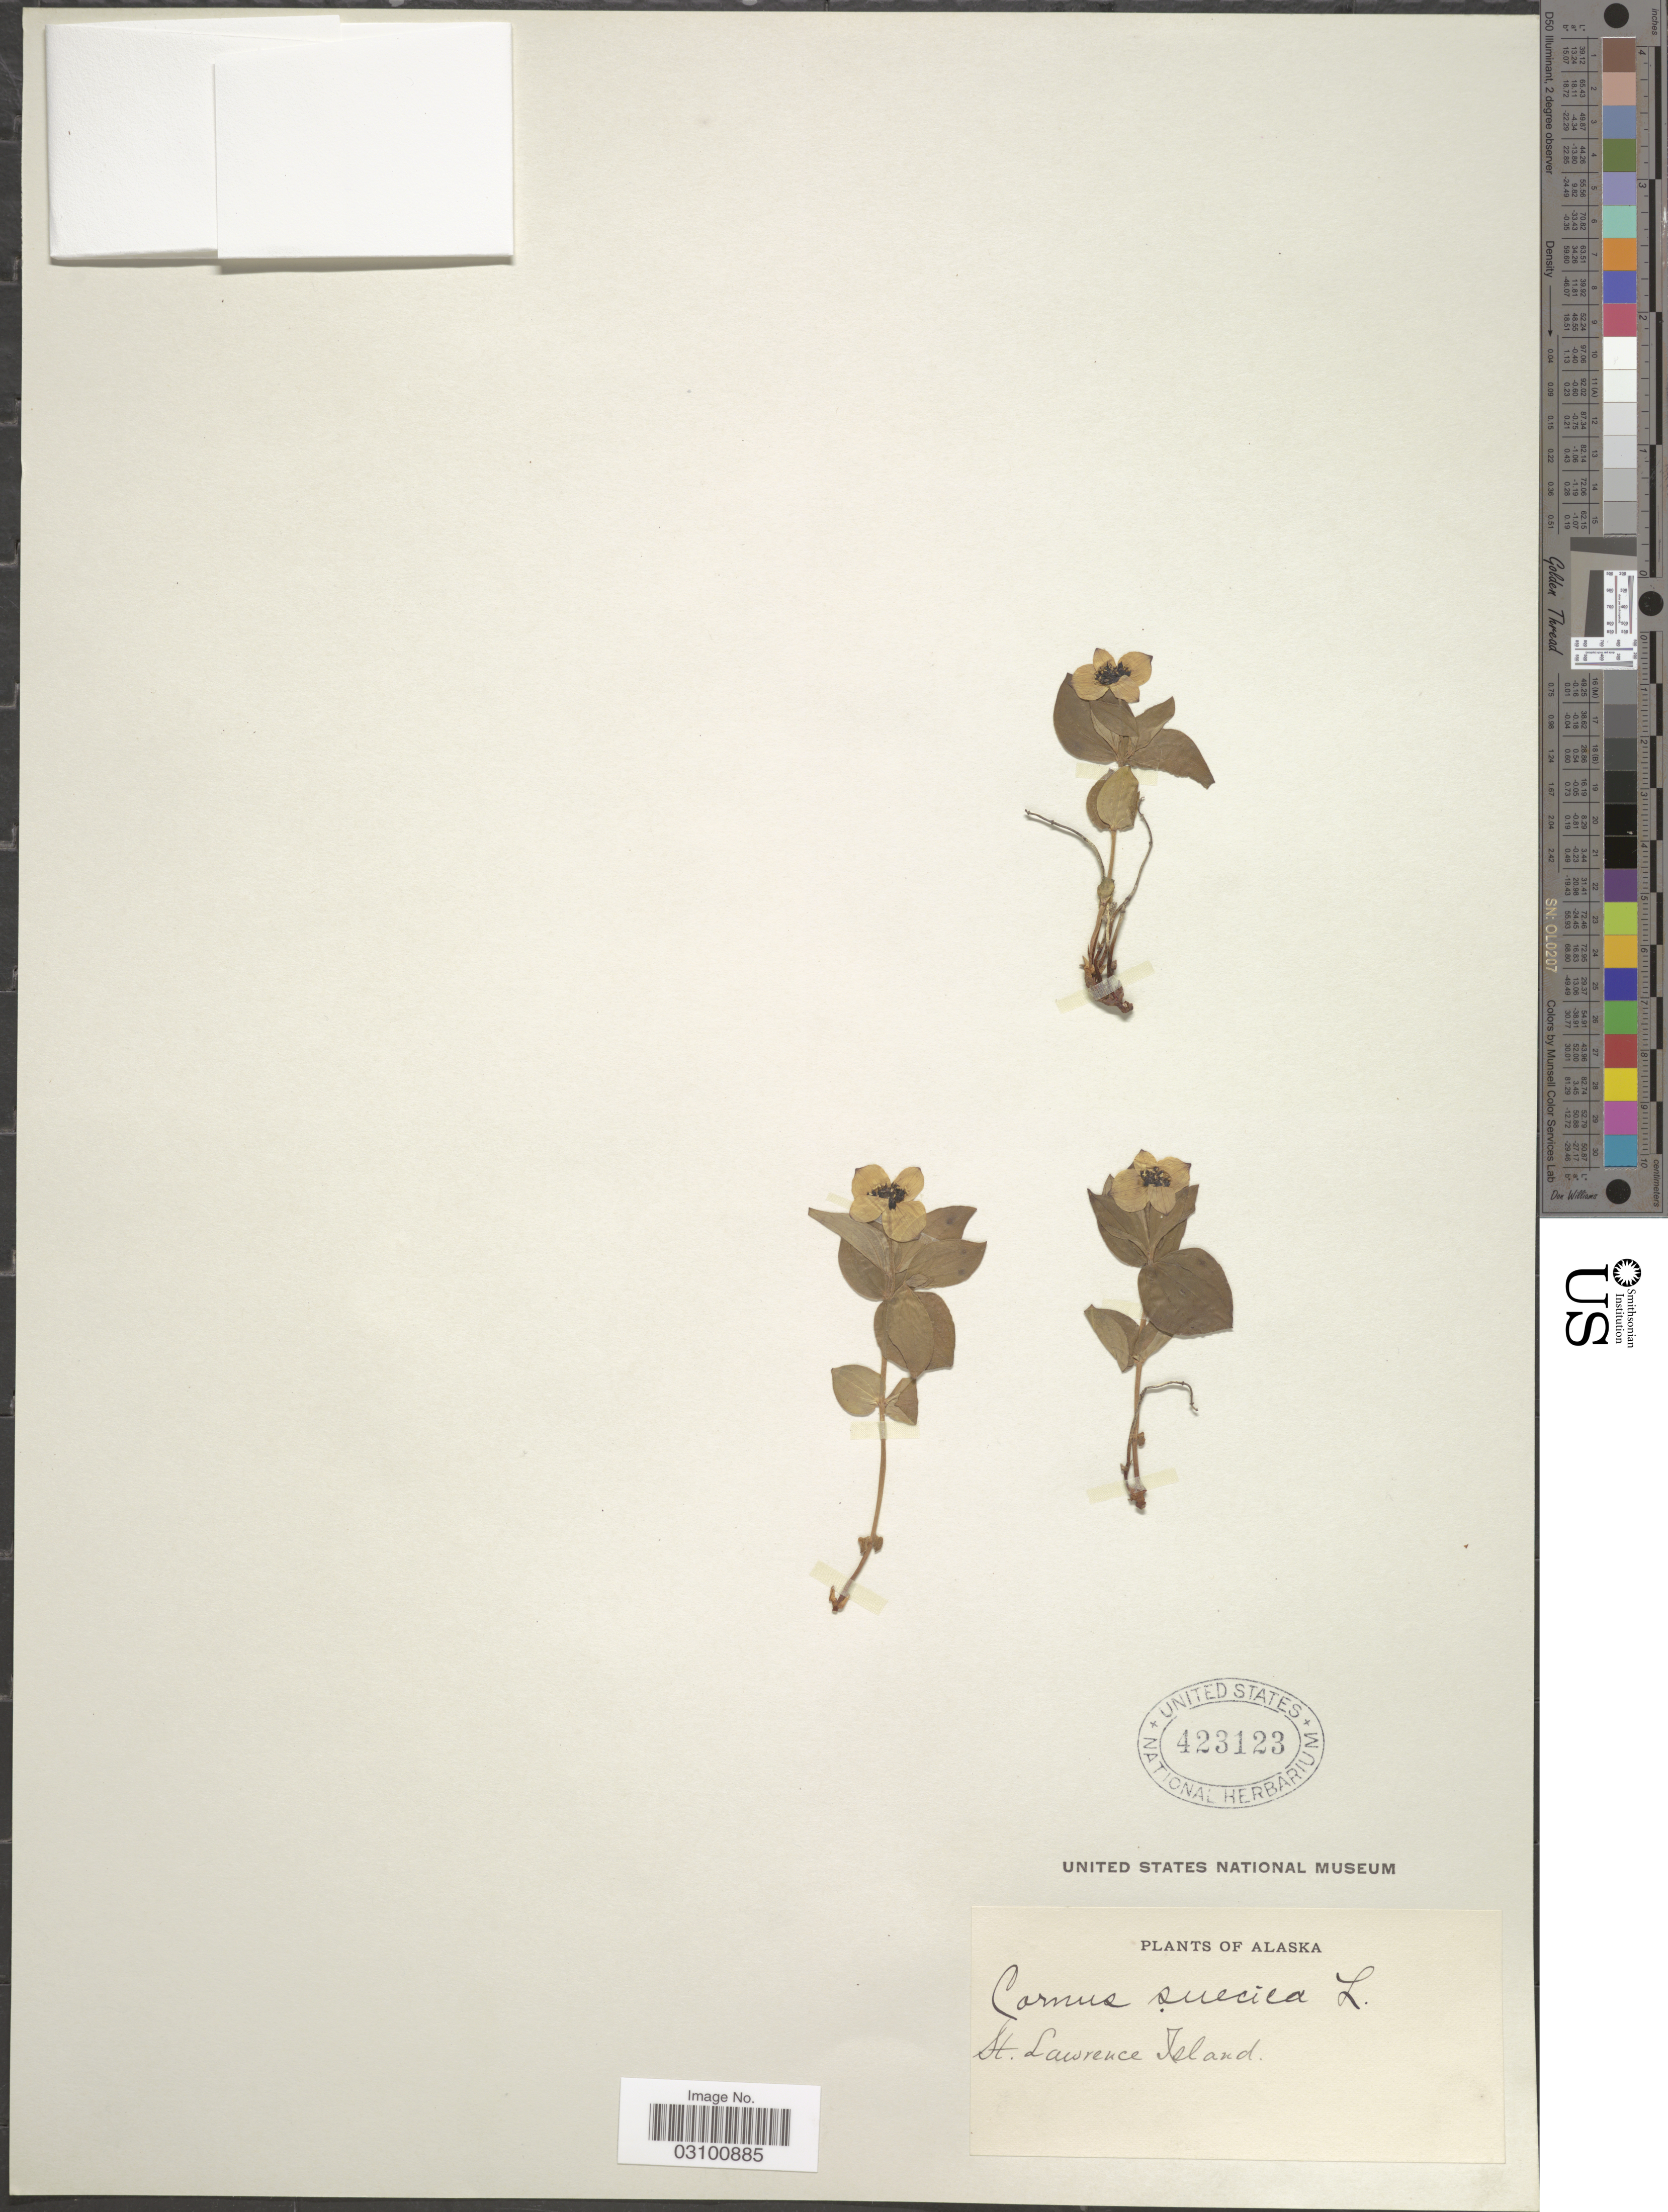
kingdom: Plantae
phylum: Tracheophyta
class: Magnoliopsida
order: Cornales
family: Cornaceae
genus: Cornus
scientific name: Cornus suecica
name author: L.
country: United States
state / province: Alaska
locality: St. Lawrence Island.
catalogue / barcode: US 423123